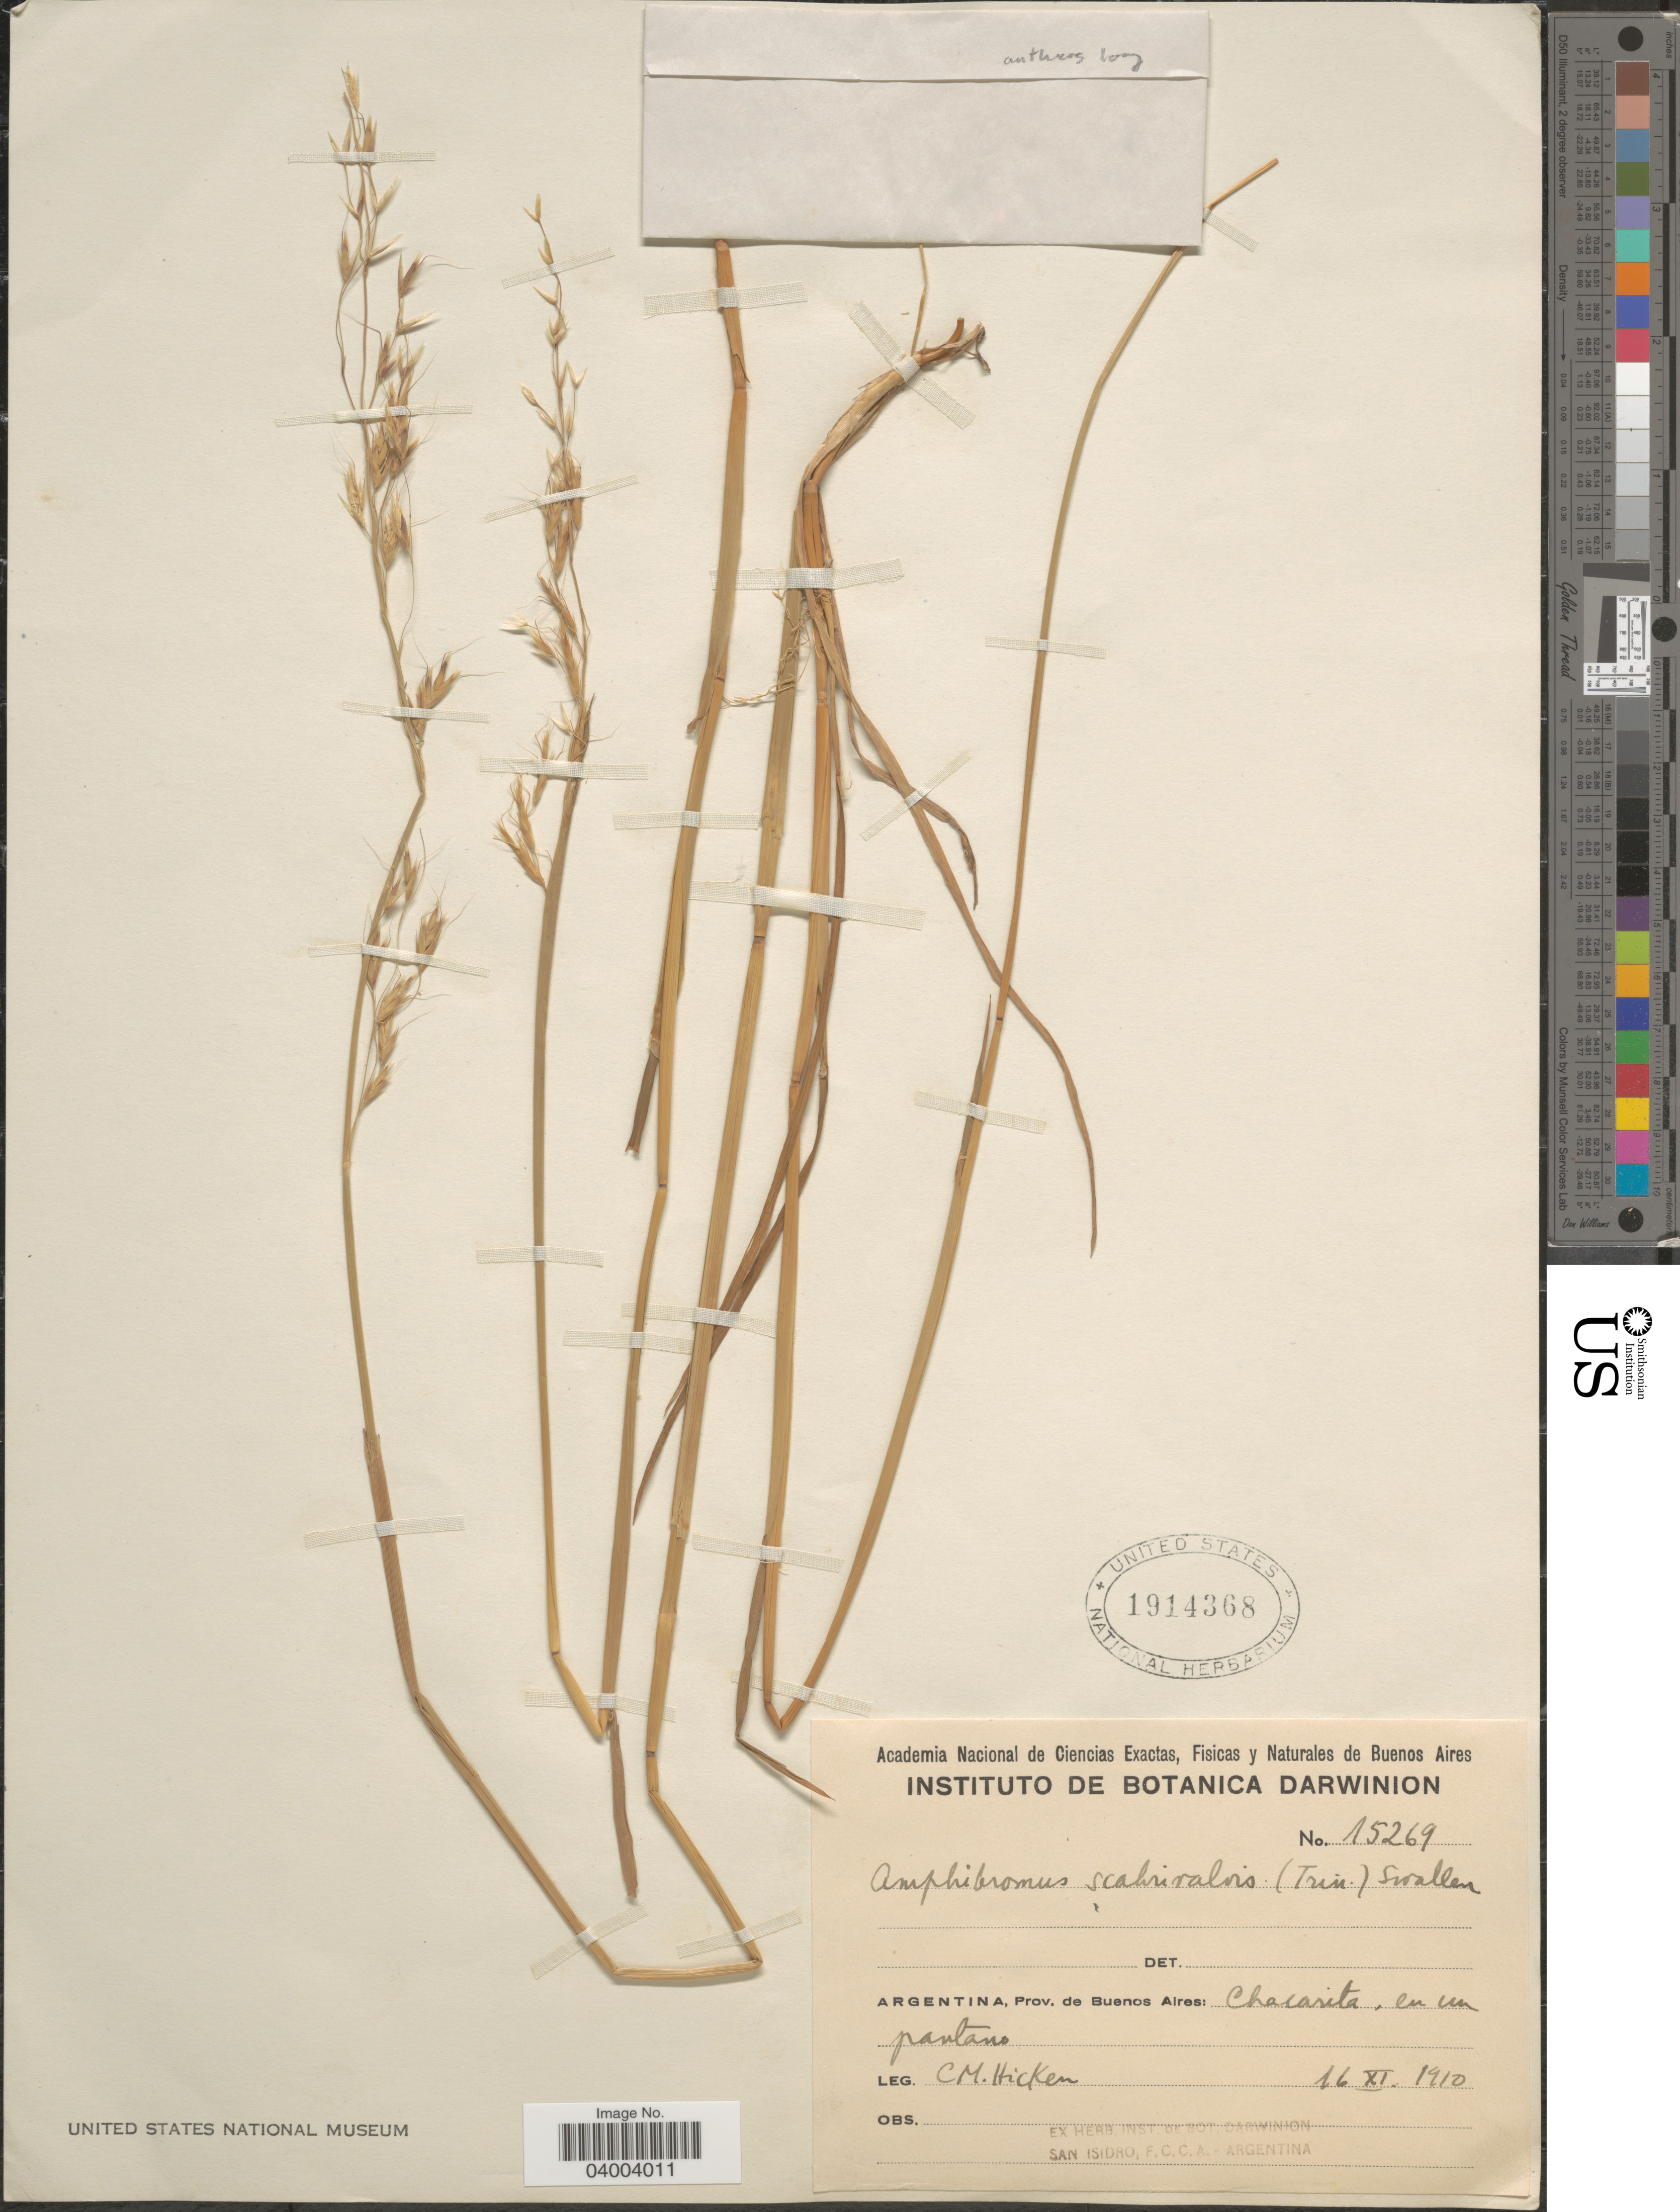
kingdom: Plantae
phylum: Tracheophyta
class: Liliopsida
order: Poales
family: Poaceae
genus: Amphibromus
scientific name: Amphibromus scabrivalvis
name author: (Trin.) Swallen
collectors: C. M. Hicken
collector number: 15269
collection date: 1910-11-16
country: Argentina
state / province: Buenos Aires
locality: Chacarita, en un pantano.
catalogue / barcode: US 1914368